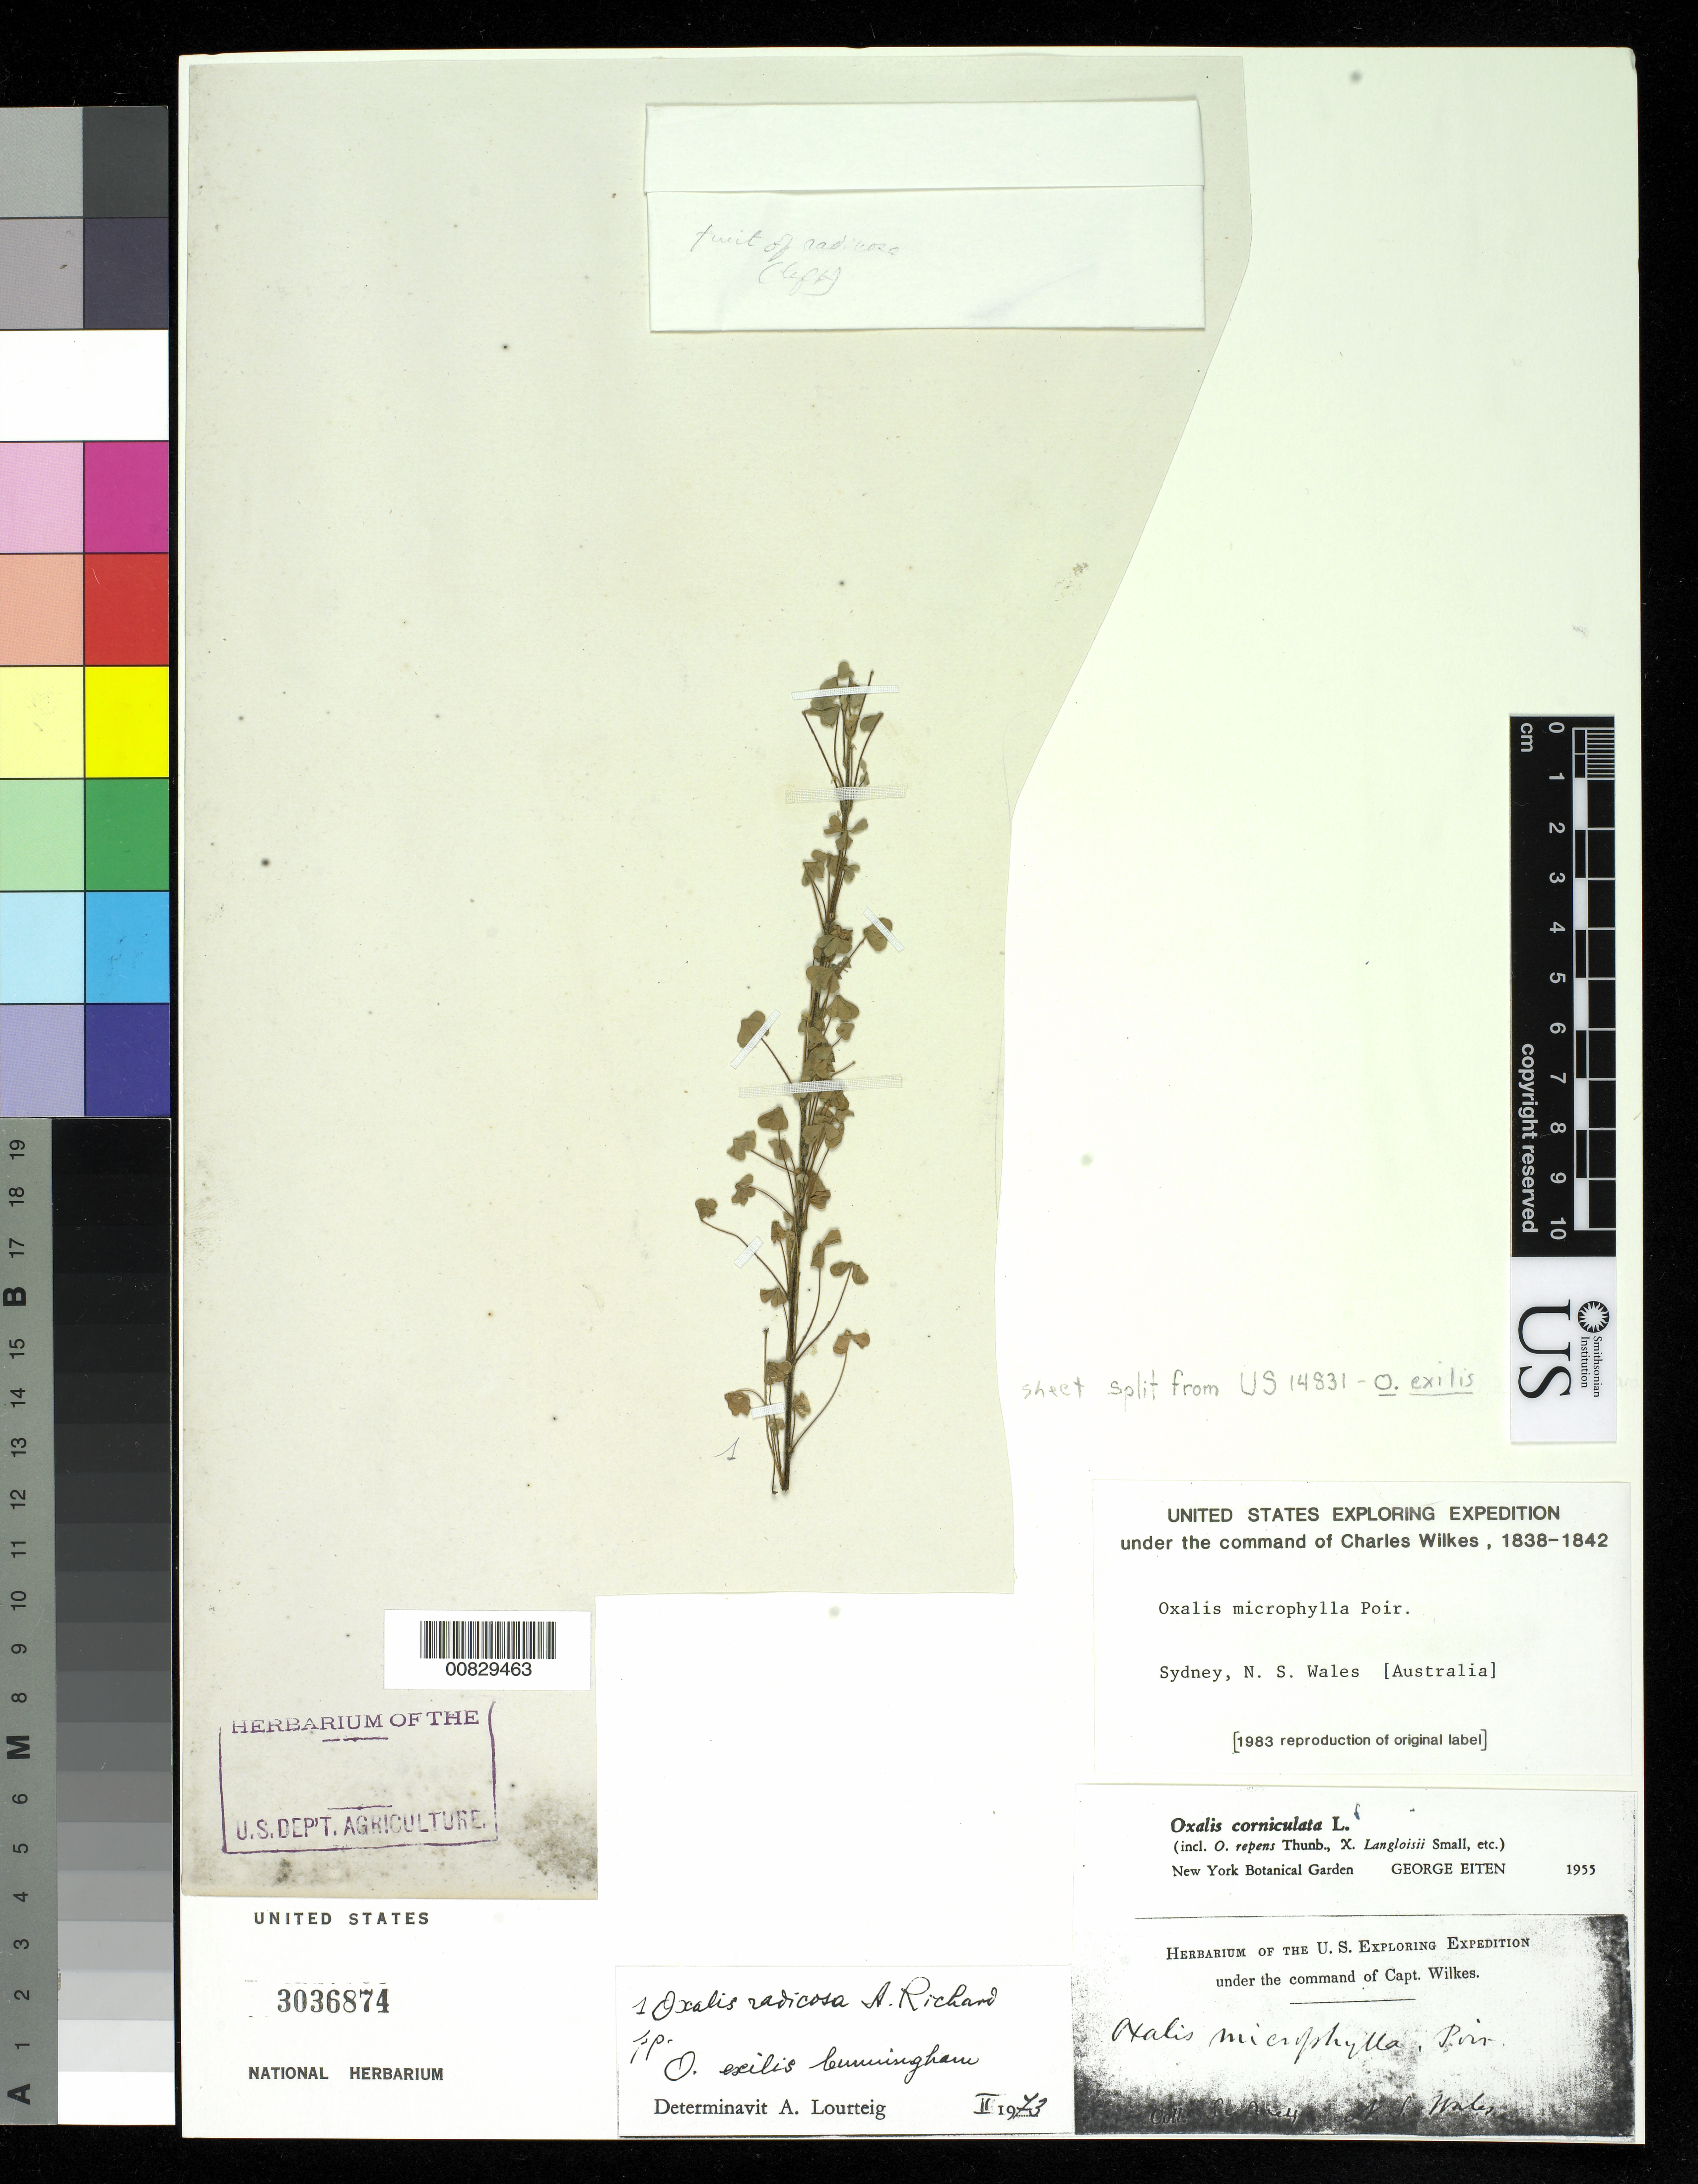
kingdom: Plantae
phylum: Tracheophyta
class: Magnoliopsida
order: Oxalidales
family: Oxalidaceae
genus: Oxalis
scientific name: Oxalis radicosa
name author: A. Rich.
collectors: Wilkes Explor. Exped.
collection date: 1838/1842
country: Australia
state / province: New South Wales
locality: Hunter's River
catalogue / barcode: US 3036874